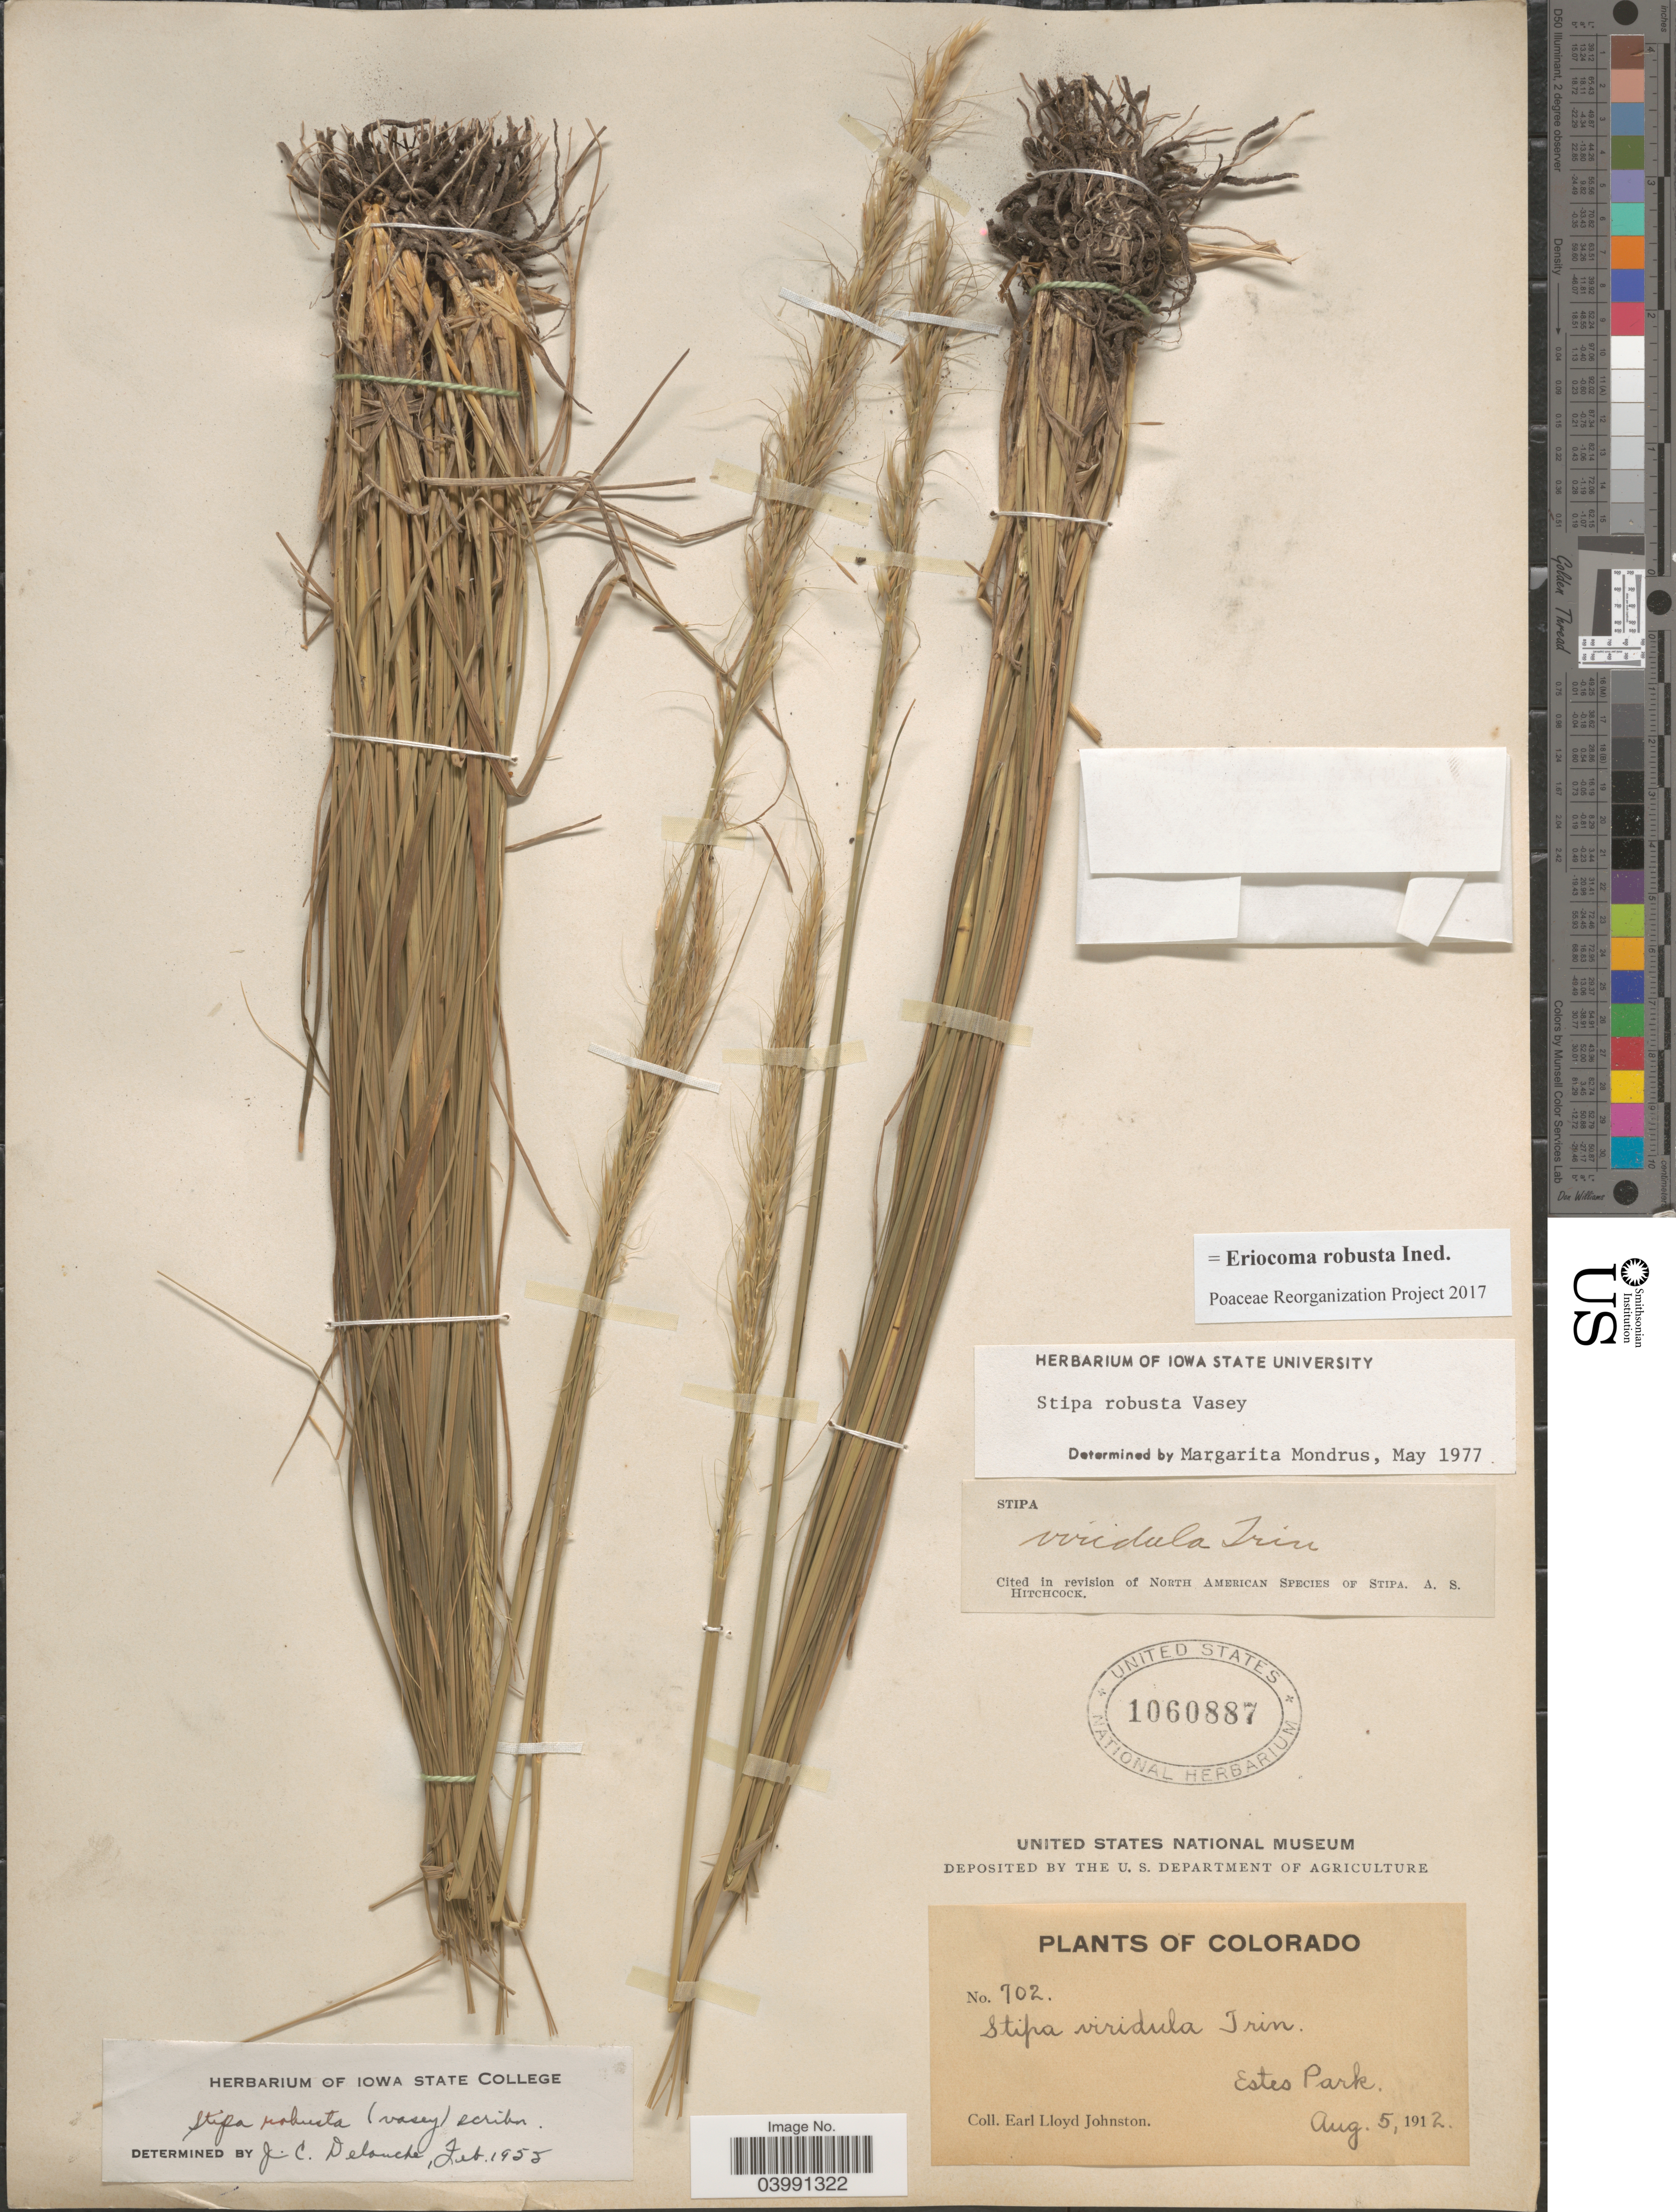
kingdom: Plantae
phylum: Tracheophyta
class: Liliopsida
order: Poales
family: Poaceae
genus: Eriocoma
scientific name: Eriocoma robusta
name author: (Vasey) Romasch.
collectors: E. L. Johnston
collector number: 702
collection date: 1912-08-05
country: United States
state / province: Colorado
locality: Estes Park.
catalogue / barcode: US 1060887